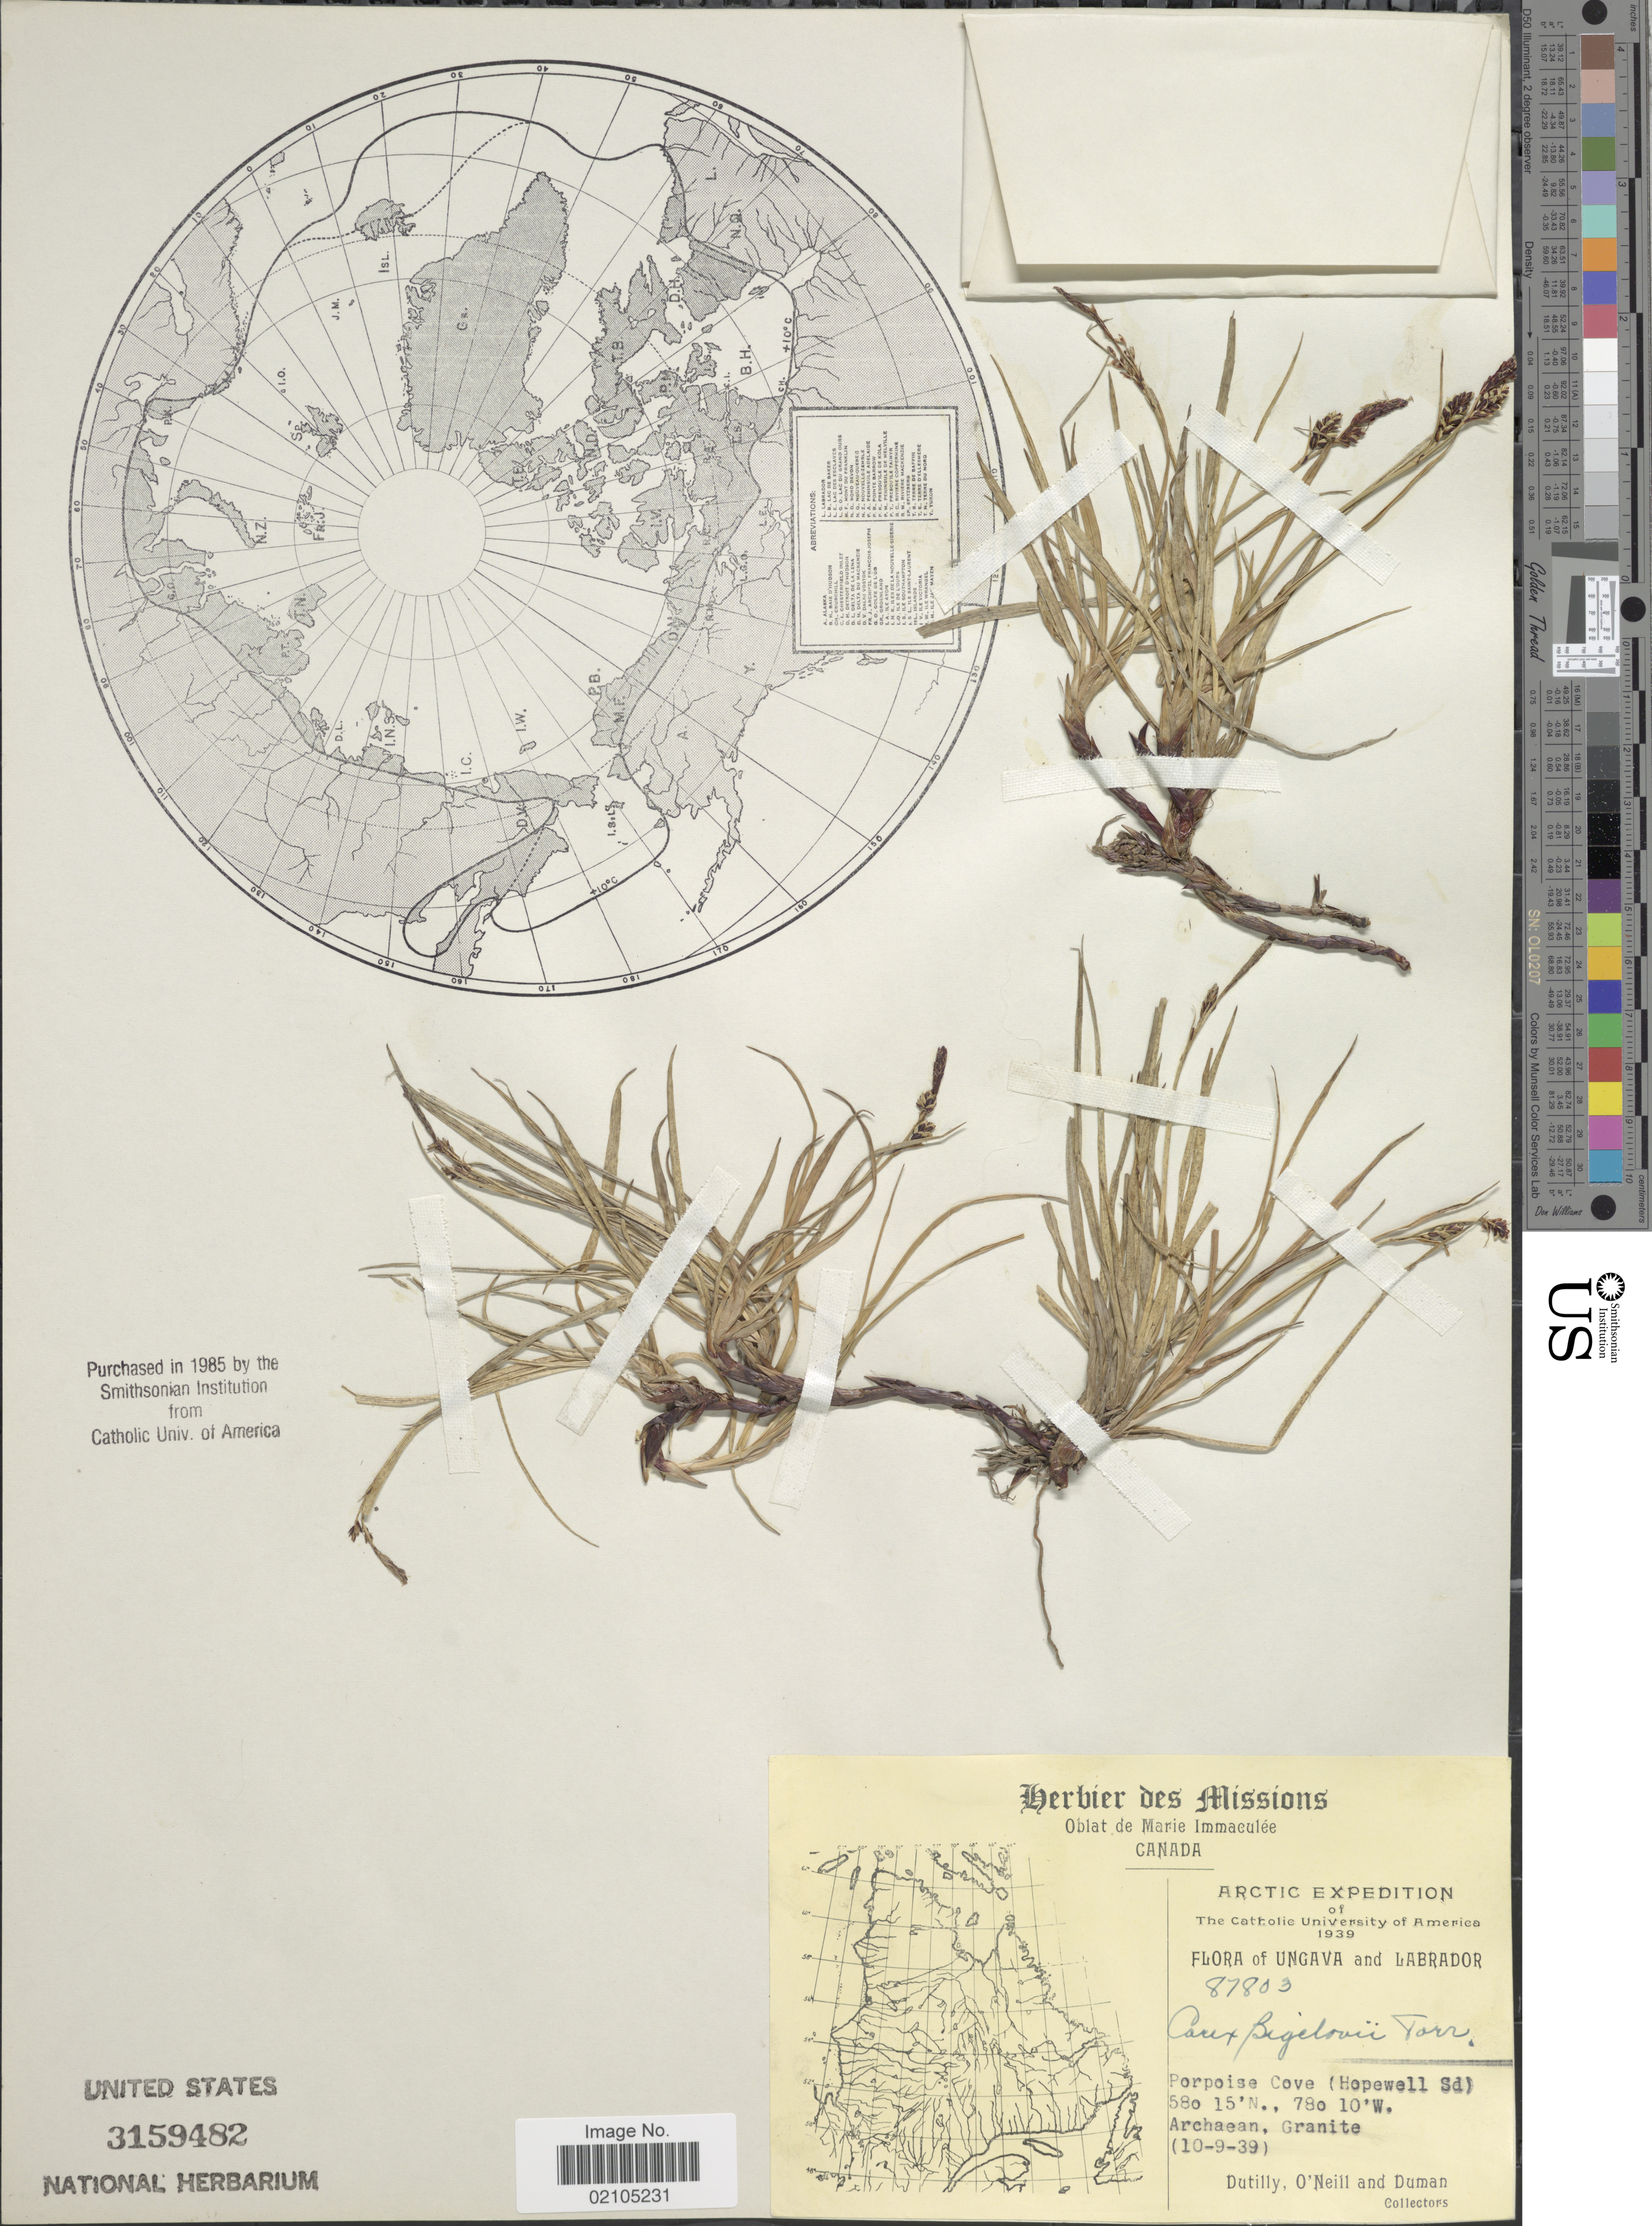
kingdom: Plantae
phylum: Tracheophyta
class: Liliopsida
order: Poales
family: Cyperaceae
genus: Carex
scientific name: Carex bigelowii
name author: Torr. ex Schwein.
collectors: -. Dutilly, -. O'Neill & -. Duman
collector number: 87803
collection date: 1939-09-10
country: Canada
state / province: Newfoundland and Labrador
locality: Arctic, Ungava and Labrador. Porpoise Cove (Hopewell Sd) Archaean, Granite.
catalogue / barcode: US 3159482